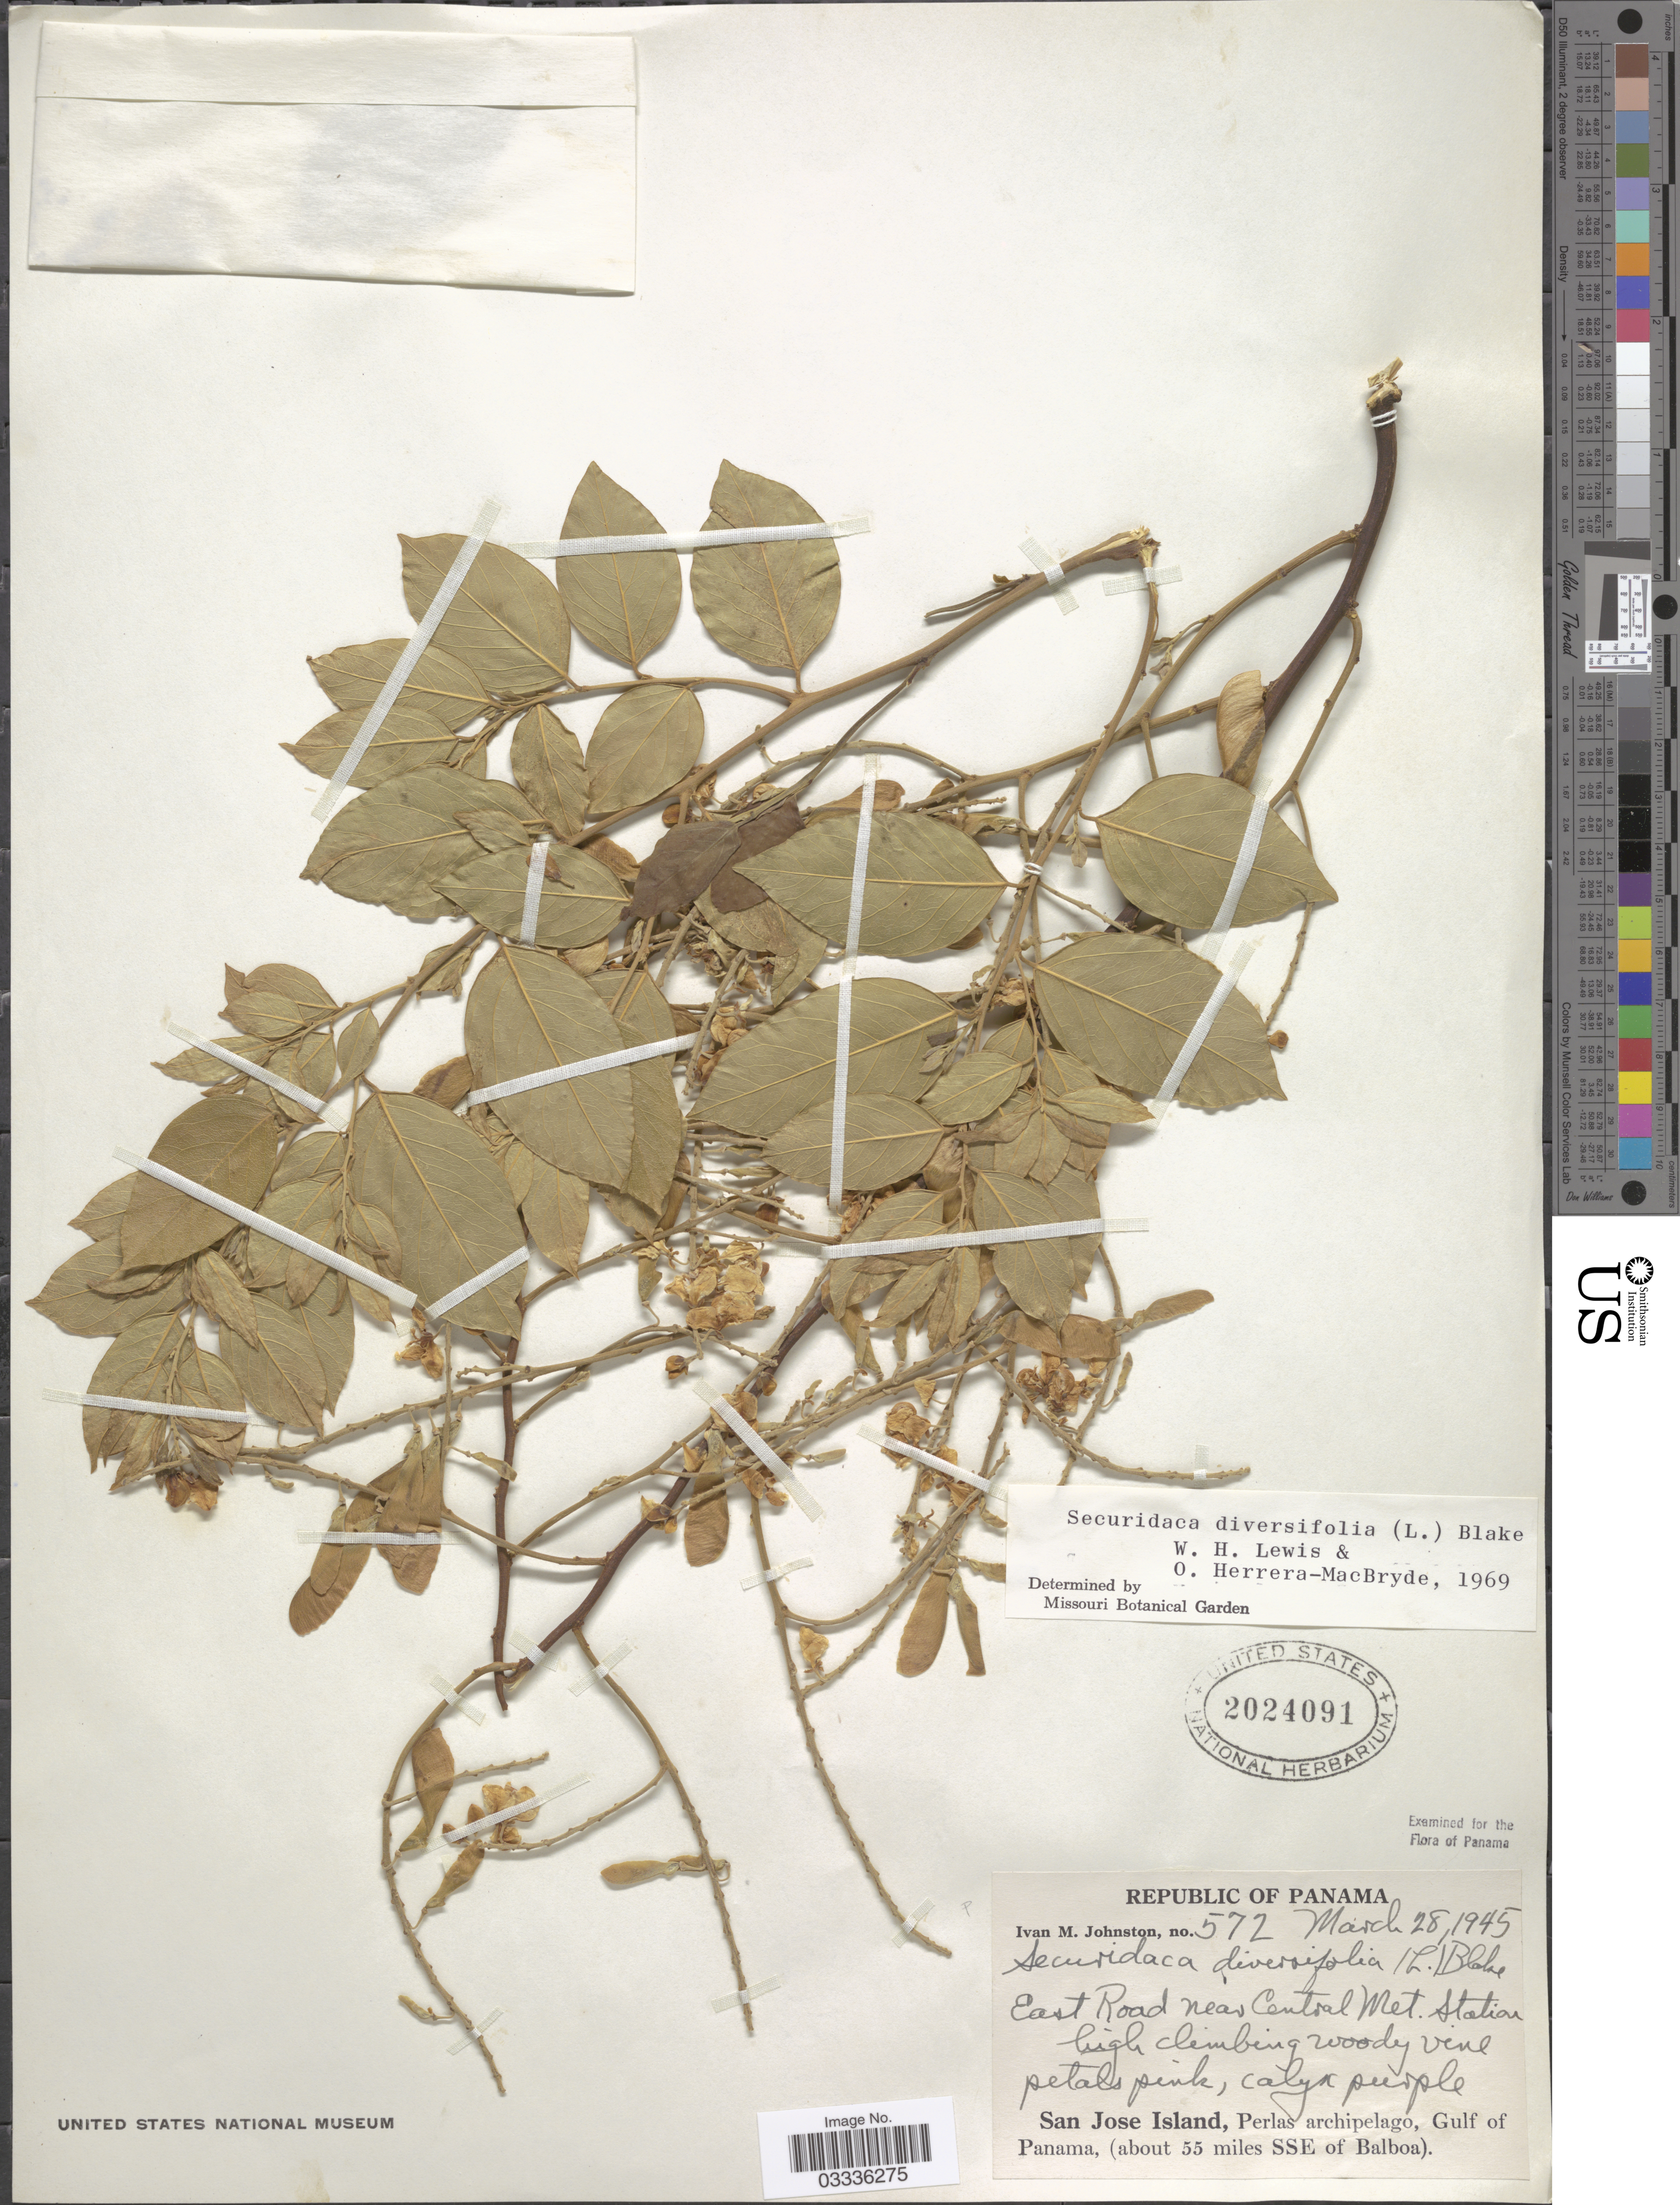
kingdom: Plantae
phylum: Tracheophyta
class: Magnoliopsida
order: Fabales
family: Polygalaceae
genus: Securidaca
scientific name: Securidaca diversifolia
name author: (L.) S.F. Blake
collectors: I.M. Johnston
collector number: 572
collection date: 1945-03-28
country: Panama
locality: East Road, near Central Met. Station. San Jose Island, Perlas archipelago, Gulf of Panama, (about 55 miles SSE of Balboa).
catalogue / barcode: US 2024091